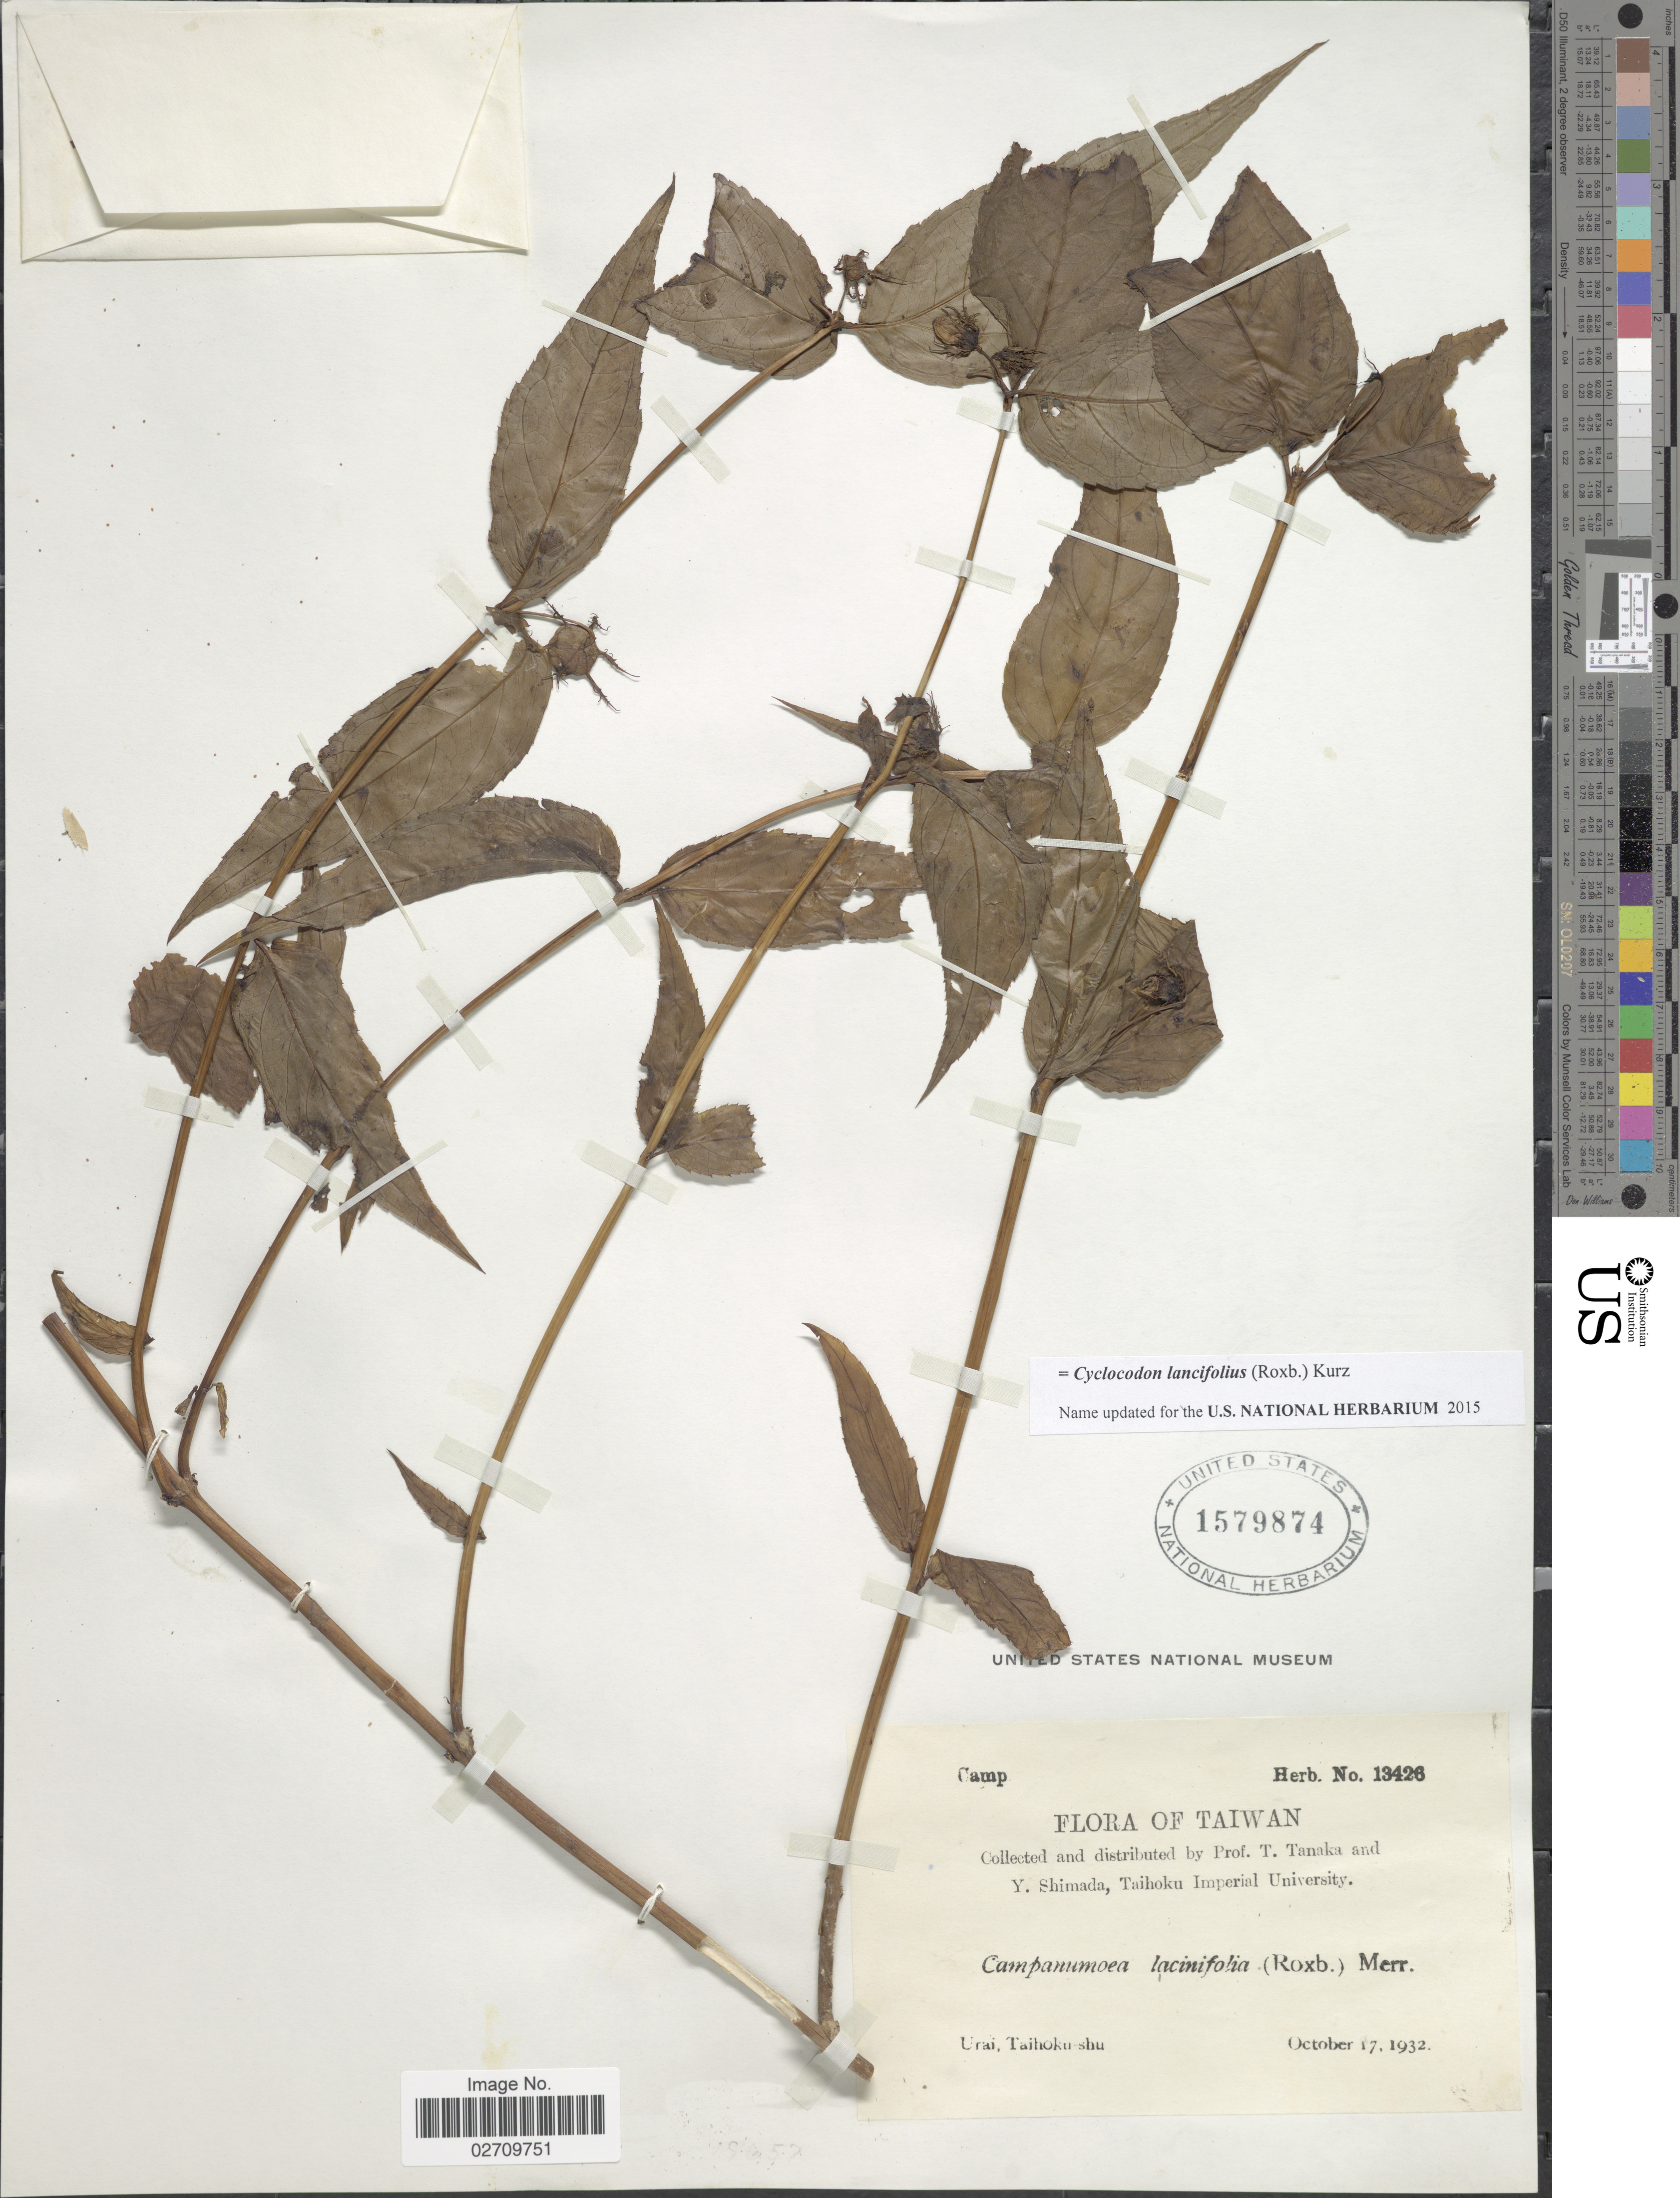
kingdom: Plantae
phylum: Tracheophyta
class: Magnoliopsida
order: Asterales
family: Campanulaceae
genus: Cyclocodon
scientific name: Cyclocodon lancifolius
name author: (Roxb.) Kurz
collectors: T. Tanaka & Y. Shimada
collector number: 13426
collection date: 1932-10-17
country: Taiwan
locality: Urai, Taihoku shu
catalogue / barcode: US 1579874